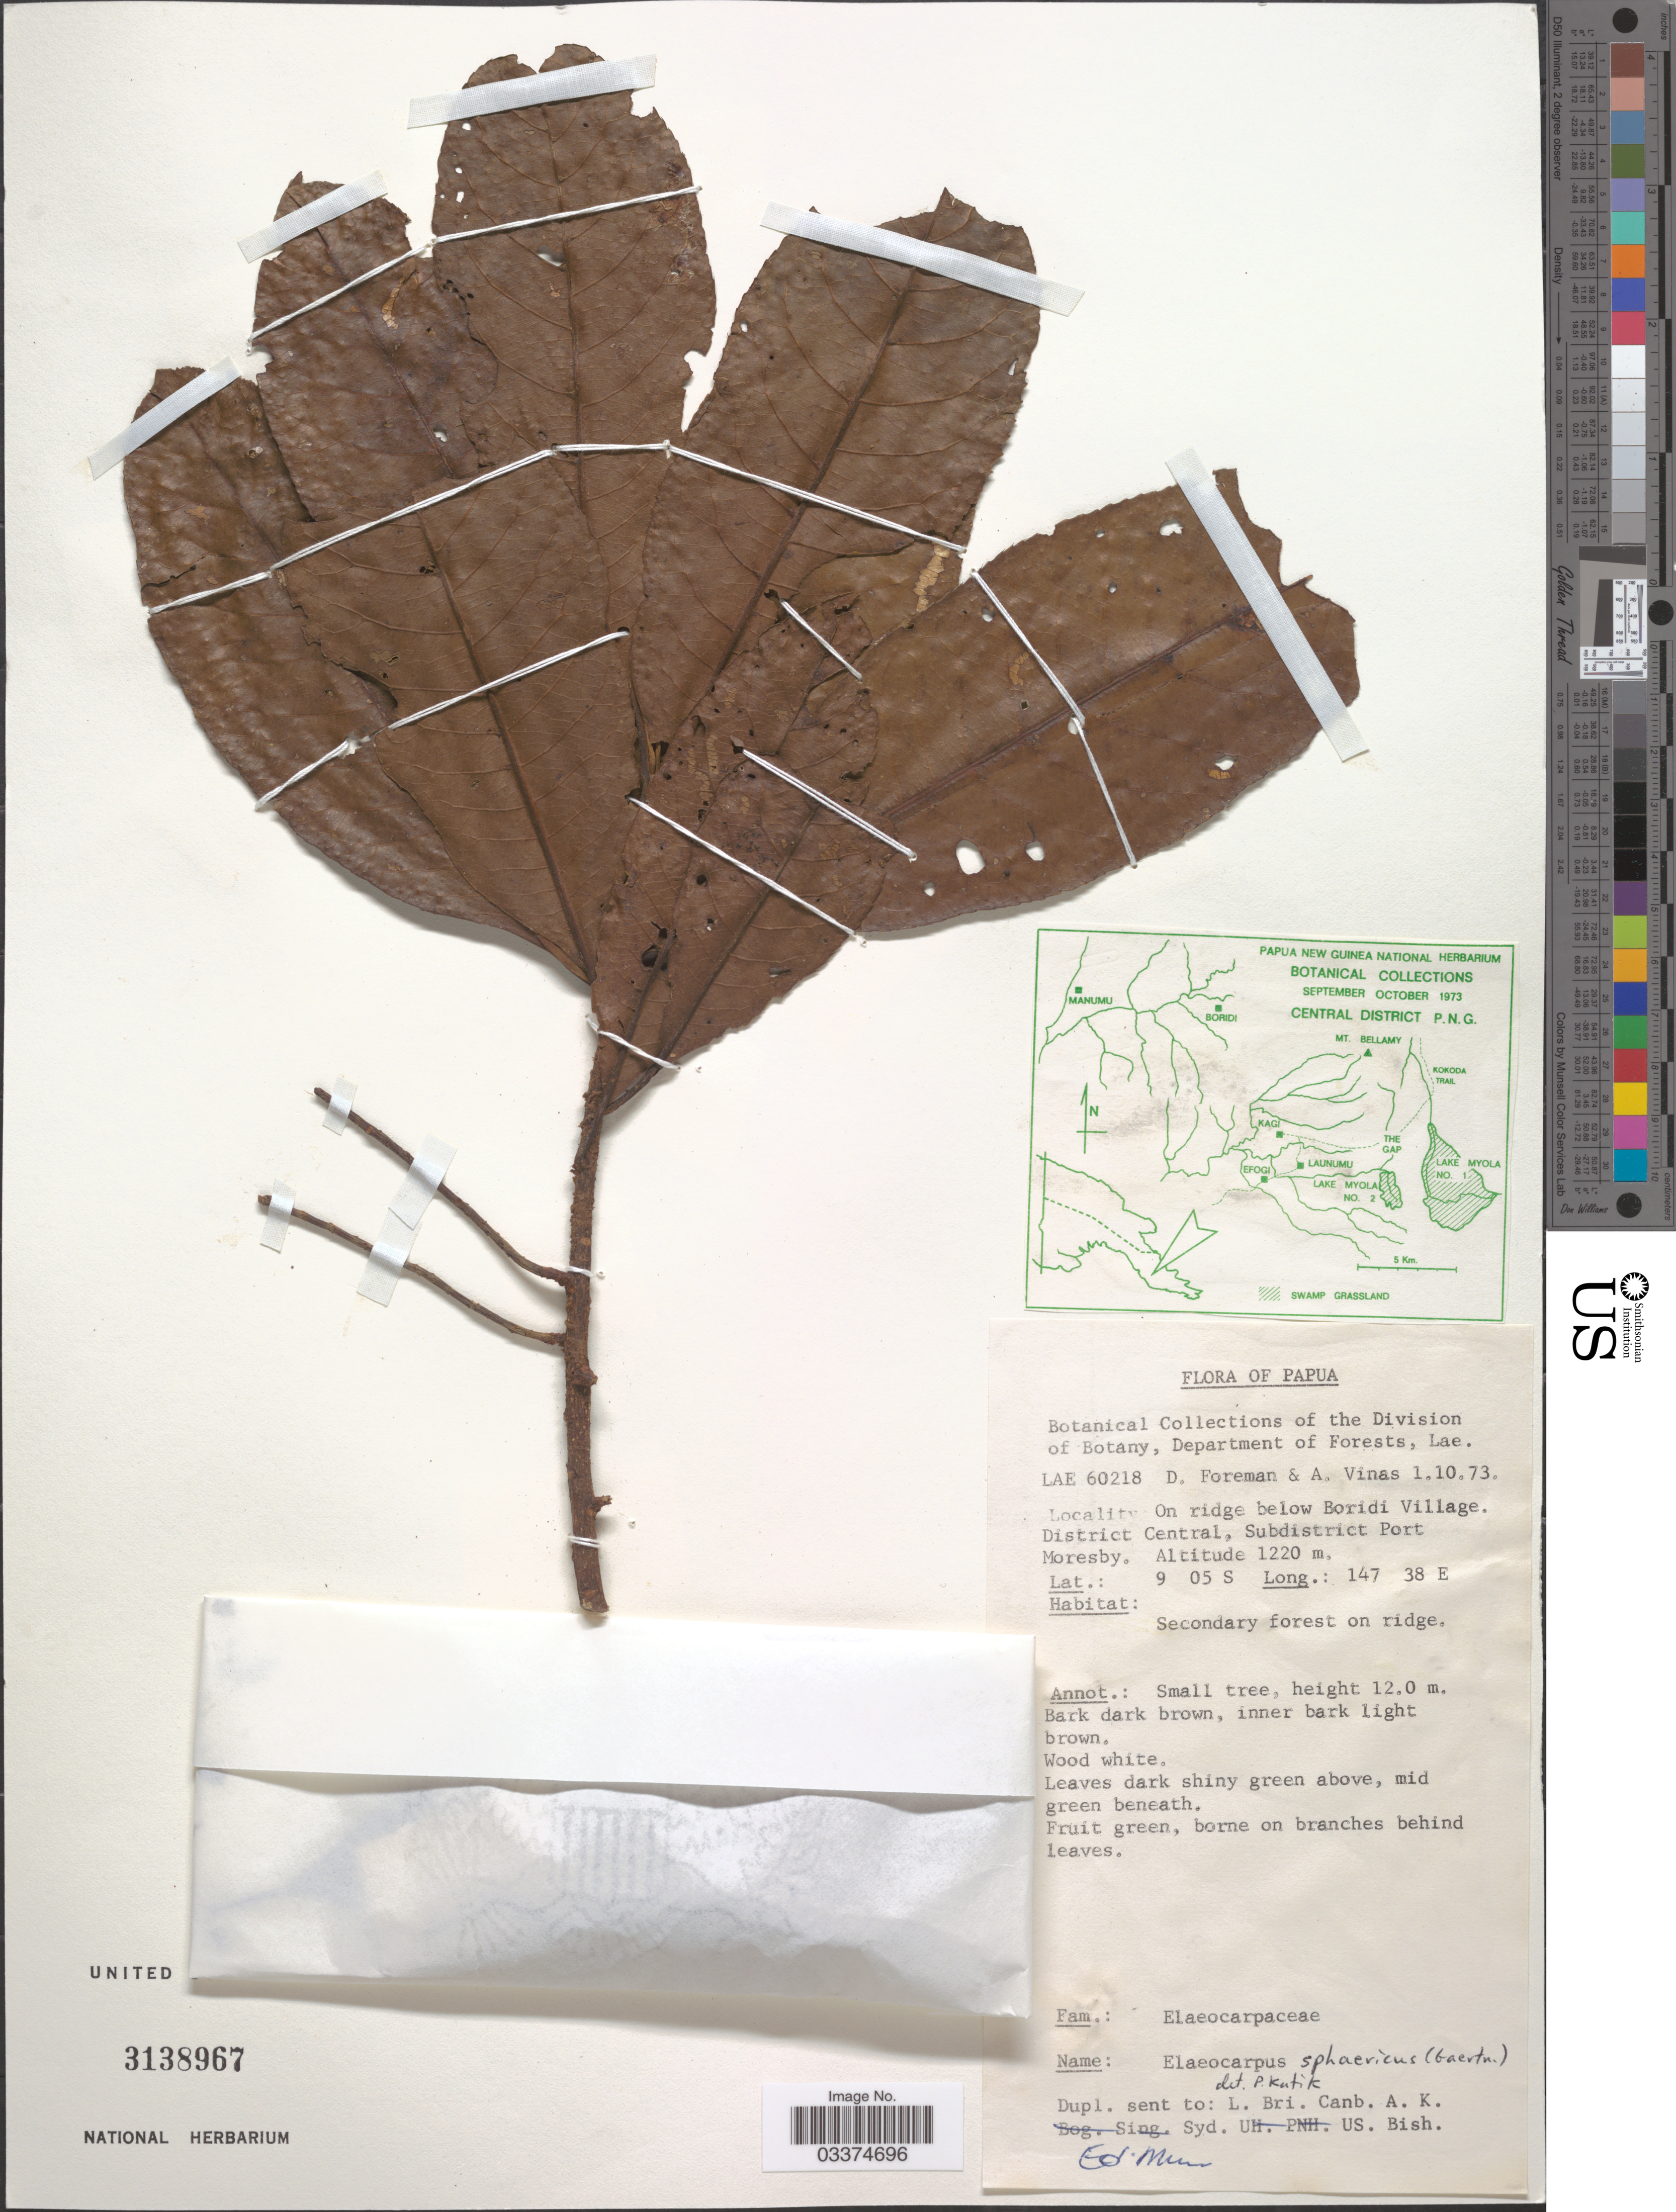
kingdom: Plantae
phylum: Tracheophyta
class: Magnoliopsida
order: Oxalidales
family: Elaeocarpaceae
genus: Elaeocarpus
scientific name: Elaeocarpus angustifolius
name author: Blume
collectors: D. Foreman & A. Vinas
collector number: LAE 60218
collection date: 1973-10-01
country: Papua New Guinea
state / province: Central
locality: Papua. On ridge below Boridi Village. District Central, Subdistrict Port Moresby. Secondary forest on ridge.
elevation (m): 1220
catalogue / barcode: US 3138967